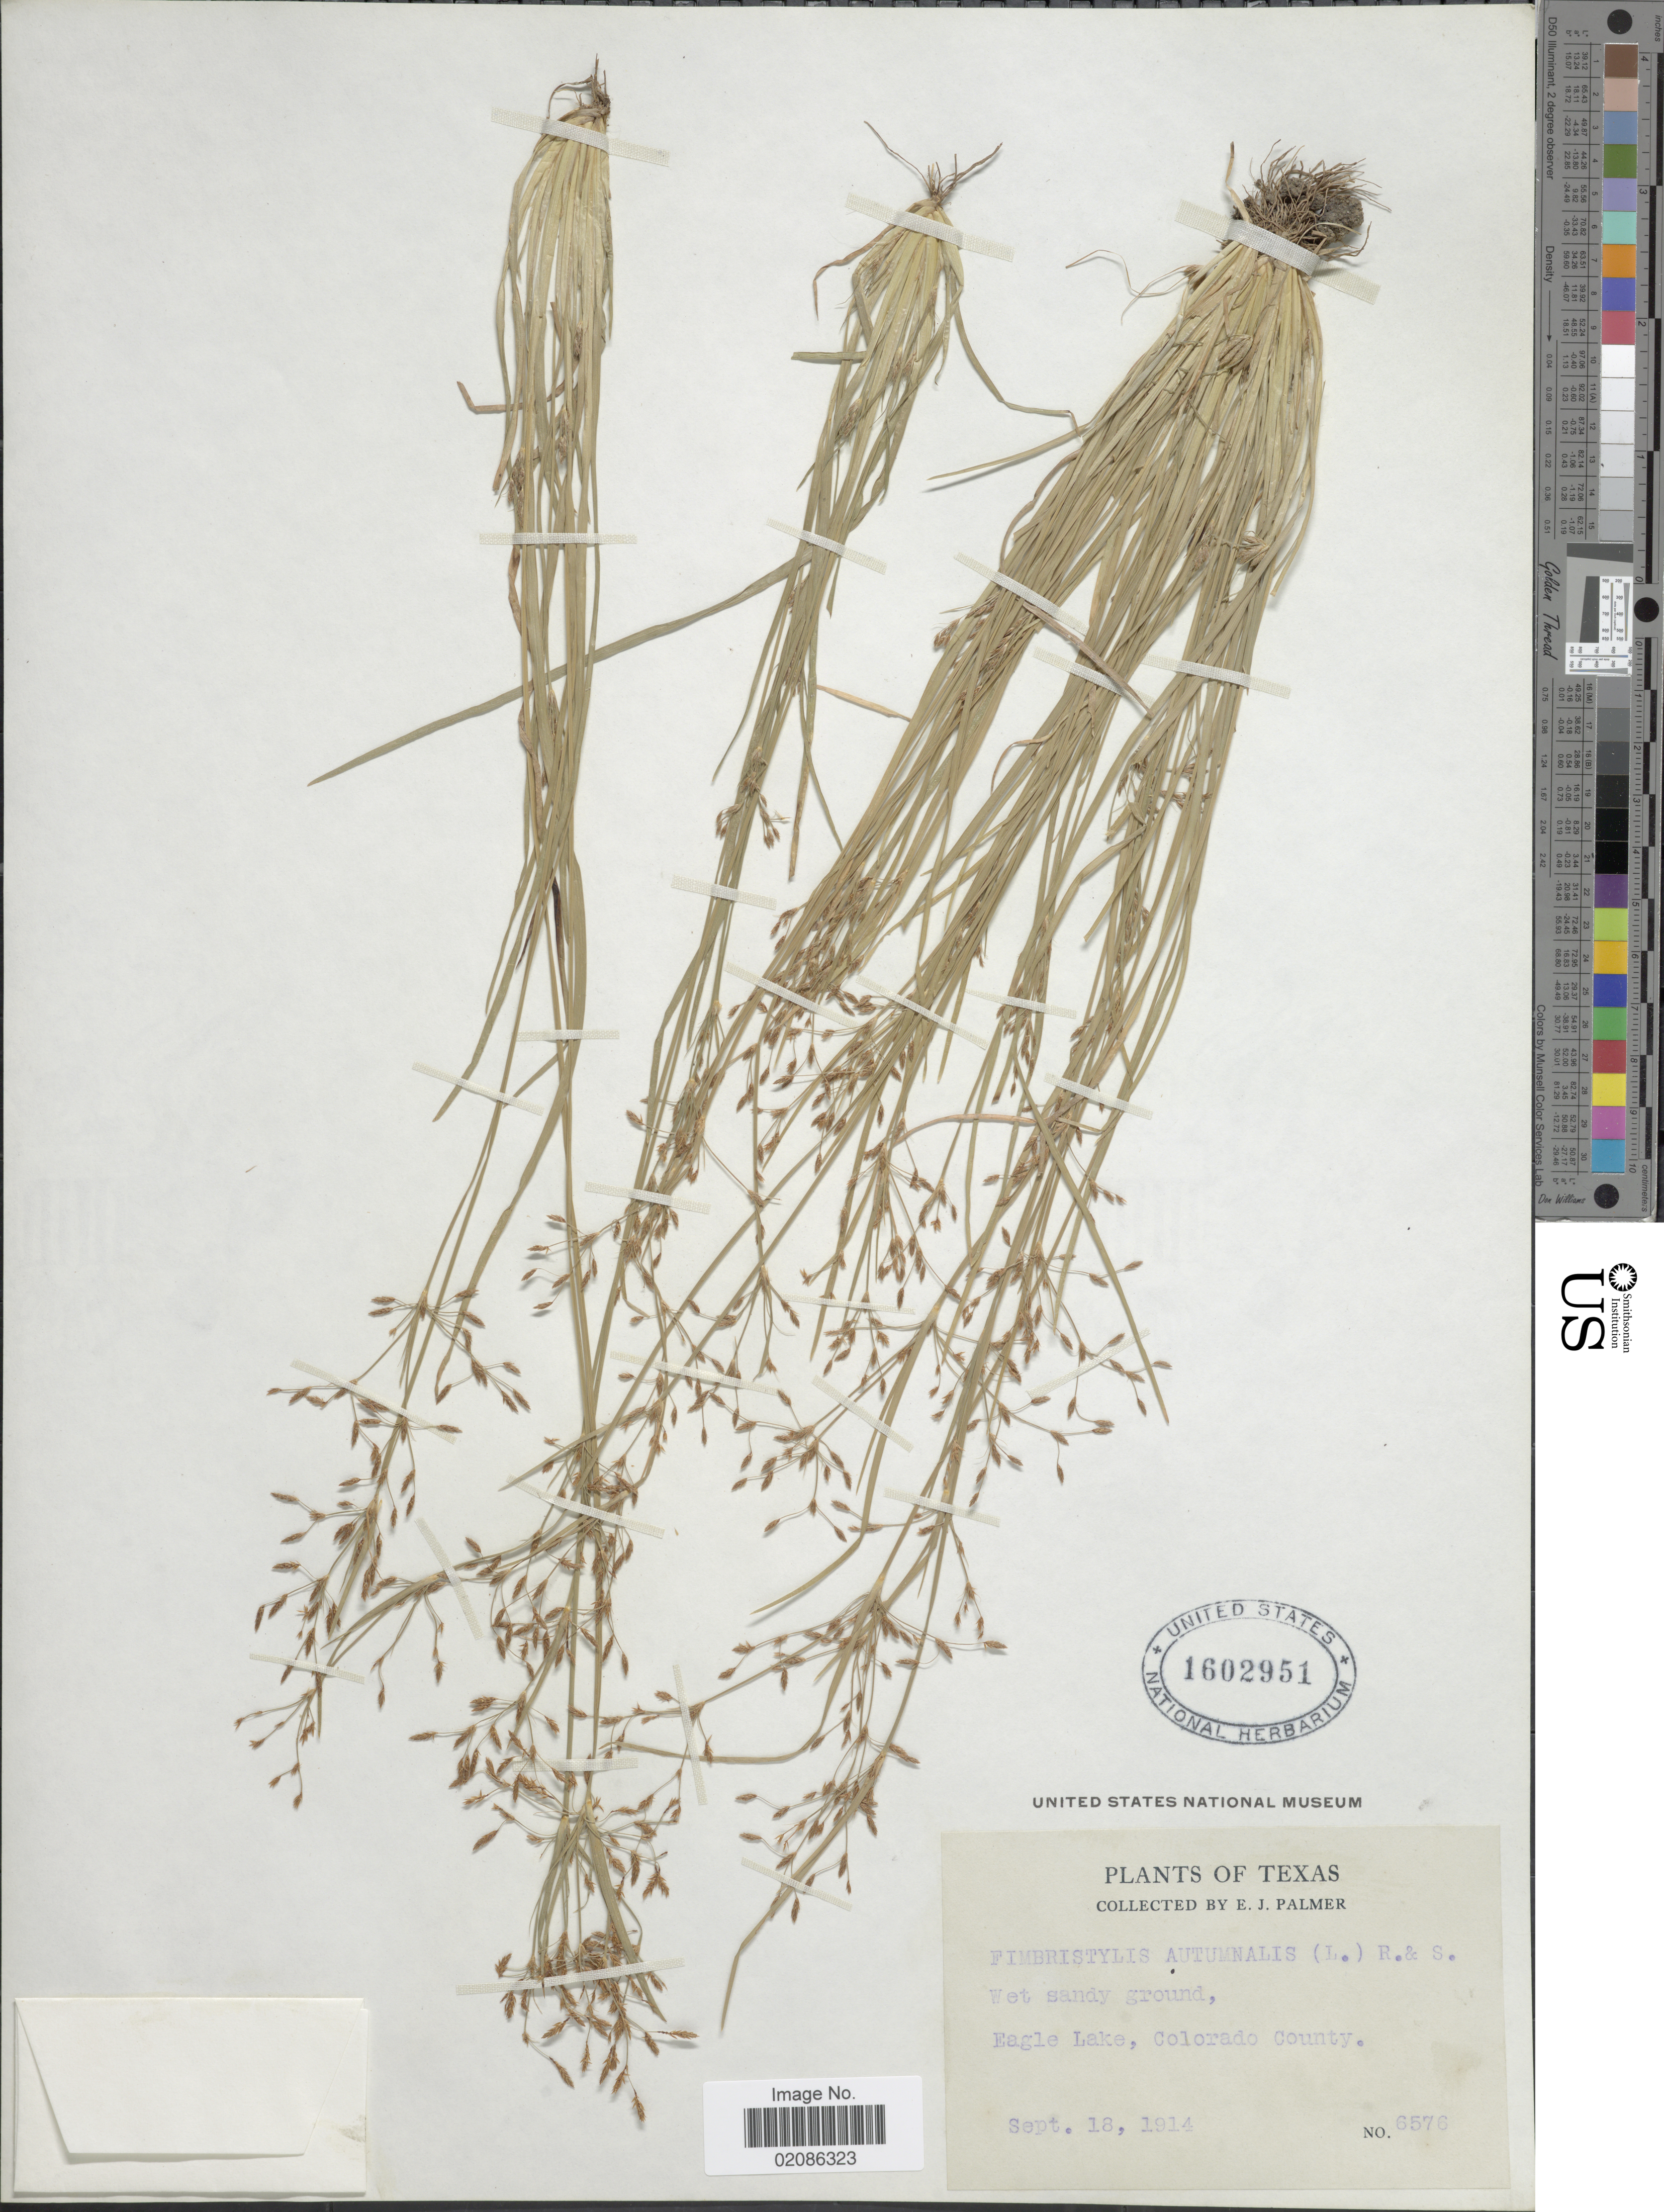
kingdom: Plantae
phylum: Tracheophyta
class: Liliopsida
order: Poales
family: Cyperaceae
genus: Fimbristylis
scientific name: Fimbristylis autumnalis (L.) Roem. & Schult.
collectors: E. J. Palmer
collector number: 6576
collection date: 1914-09-18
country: United States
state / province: Texas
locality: Wet sandy ground, Eagle Lake, Colorado County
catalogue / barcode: US 1602951